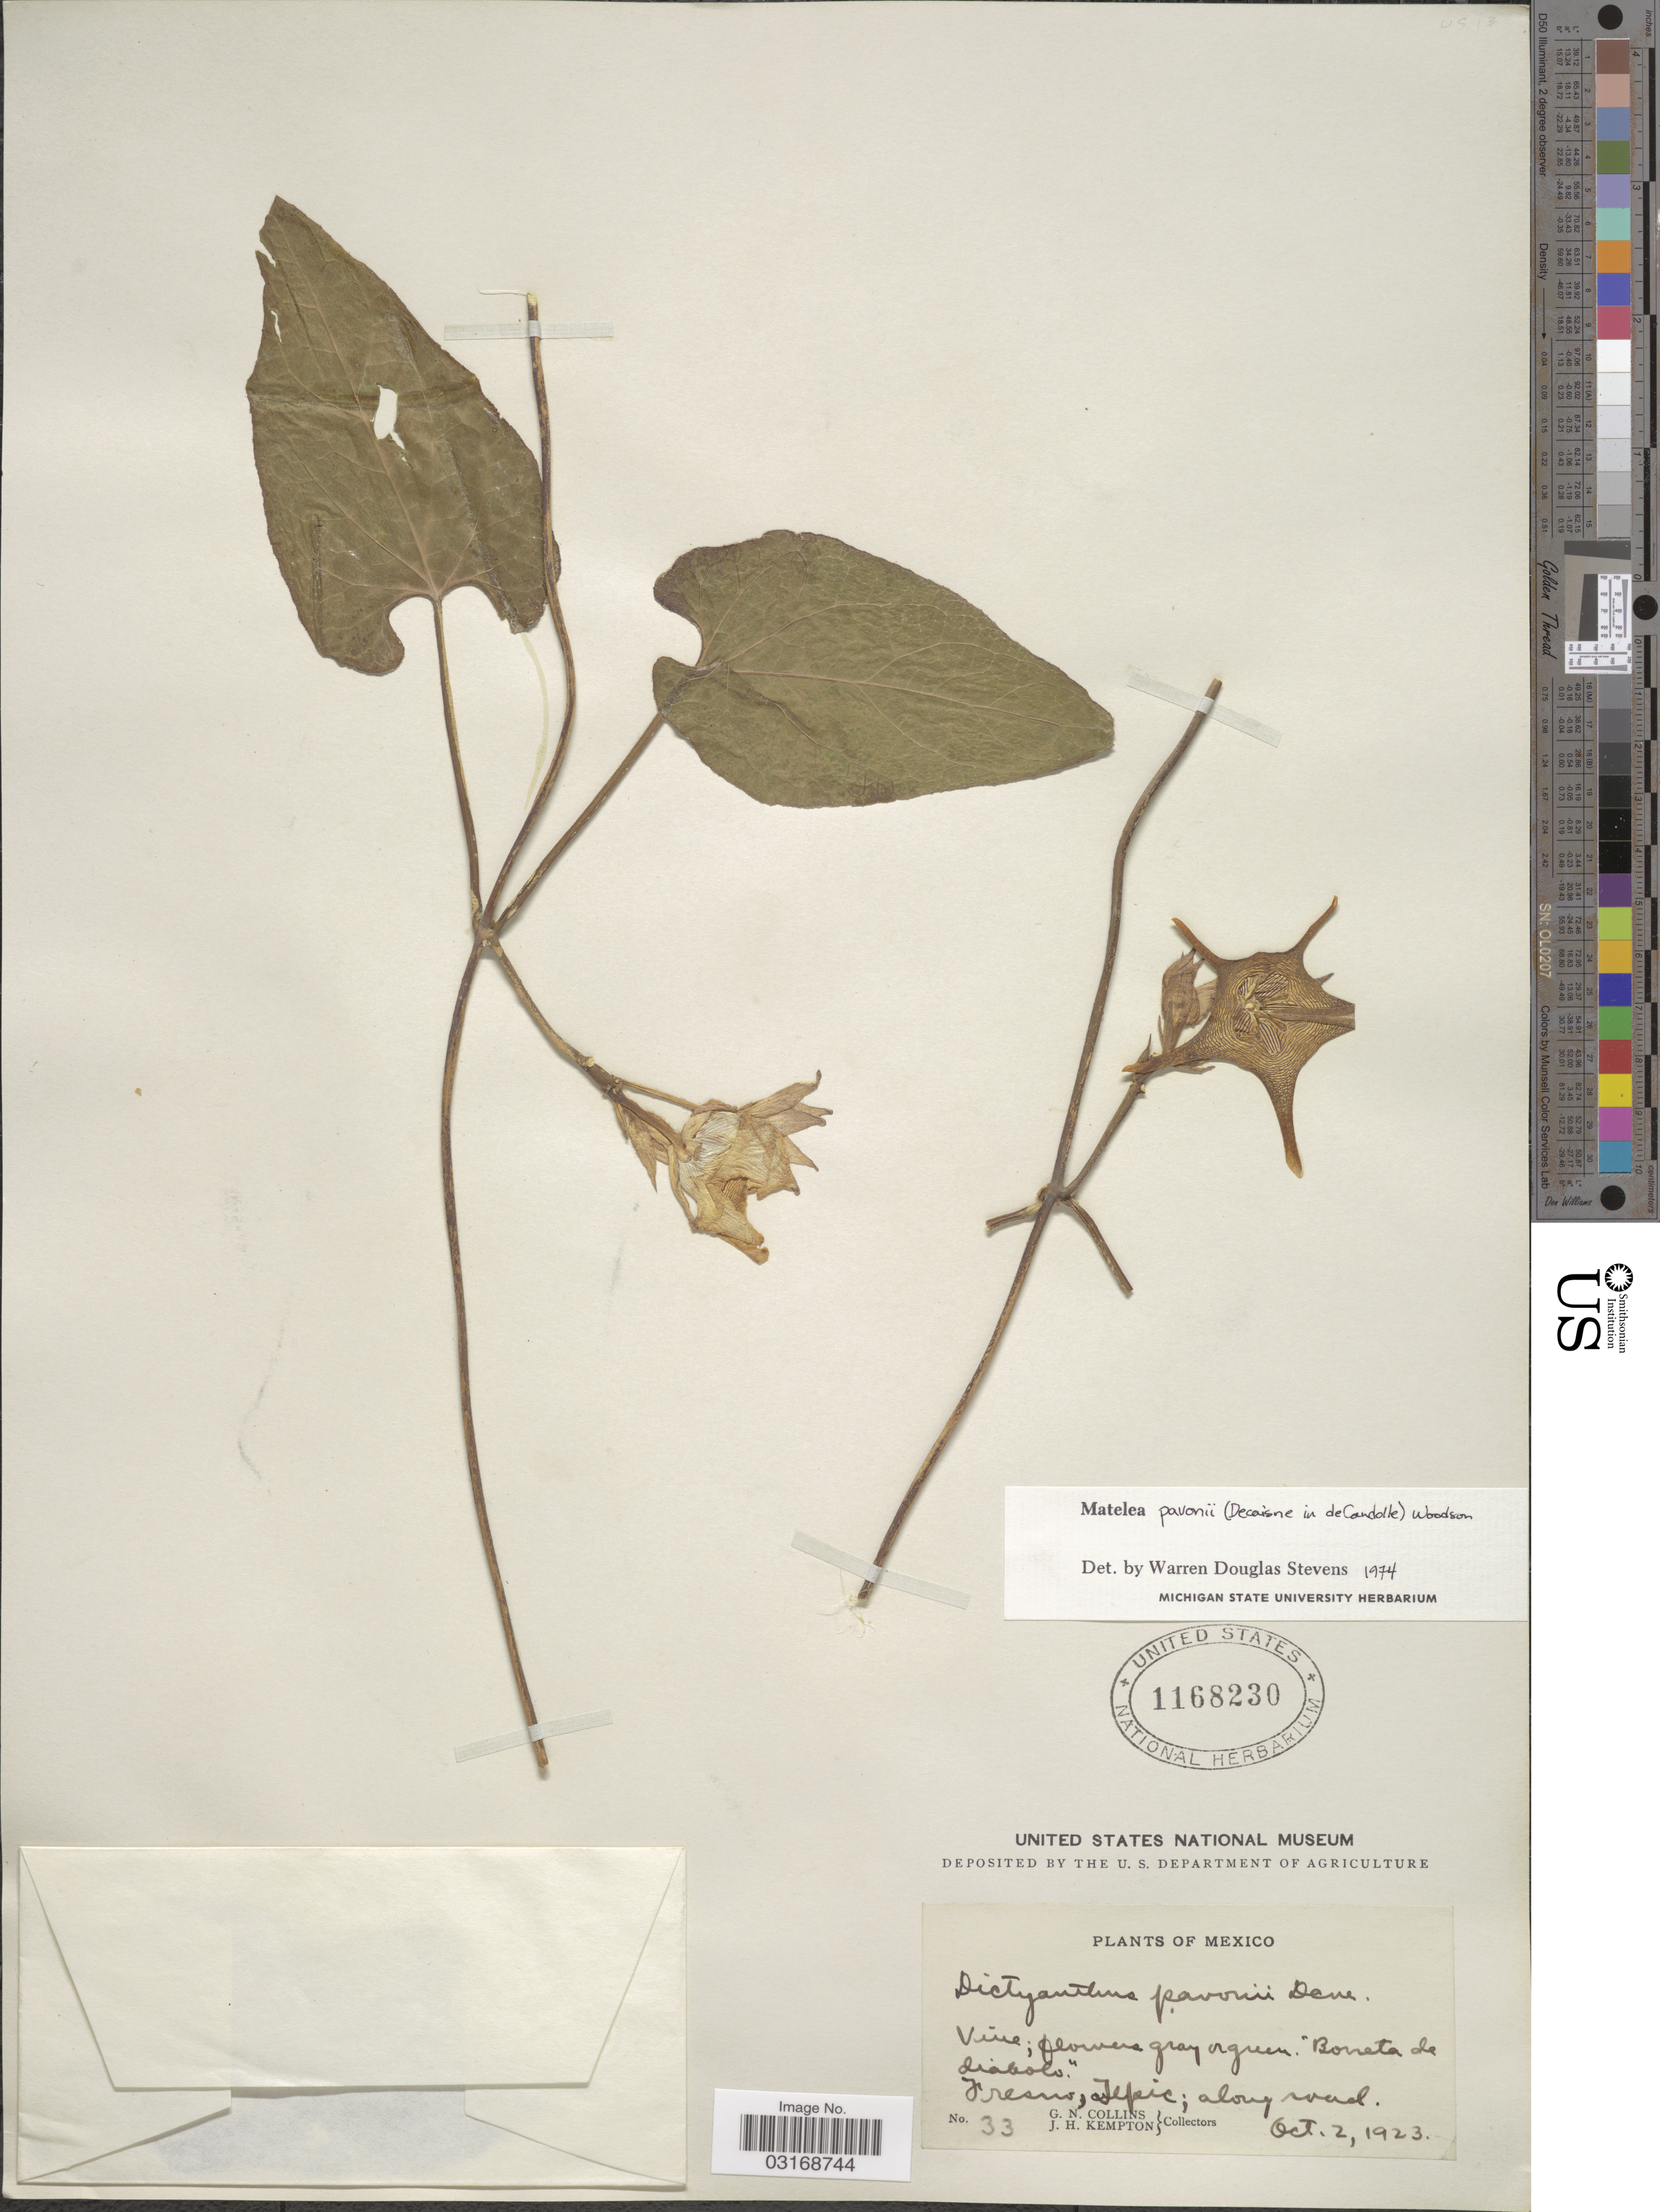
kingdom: Plantae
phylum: Tracheophyta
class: Magnoliopsida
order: Gentianales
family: Apocynaceae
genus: Matelea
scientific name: Matelea pavonii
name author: (Decne.) Woodson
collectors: G. Collins & J. H. Kempton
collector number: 33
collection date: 1923-10-02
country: Mexico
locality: Frenso, Tepic; along road.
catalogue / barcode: US 1168230